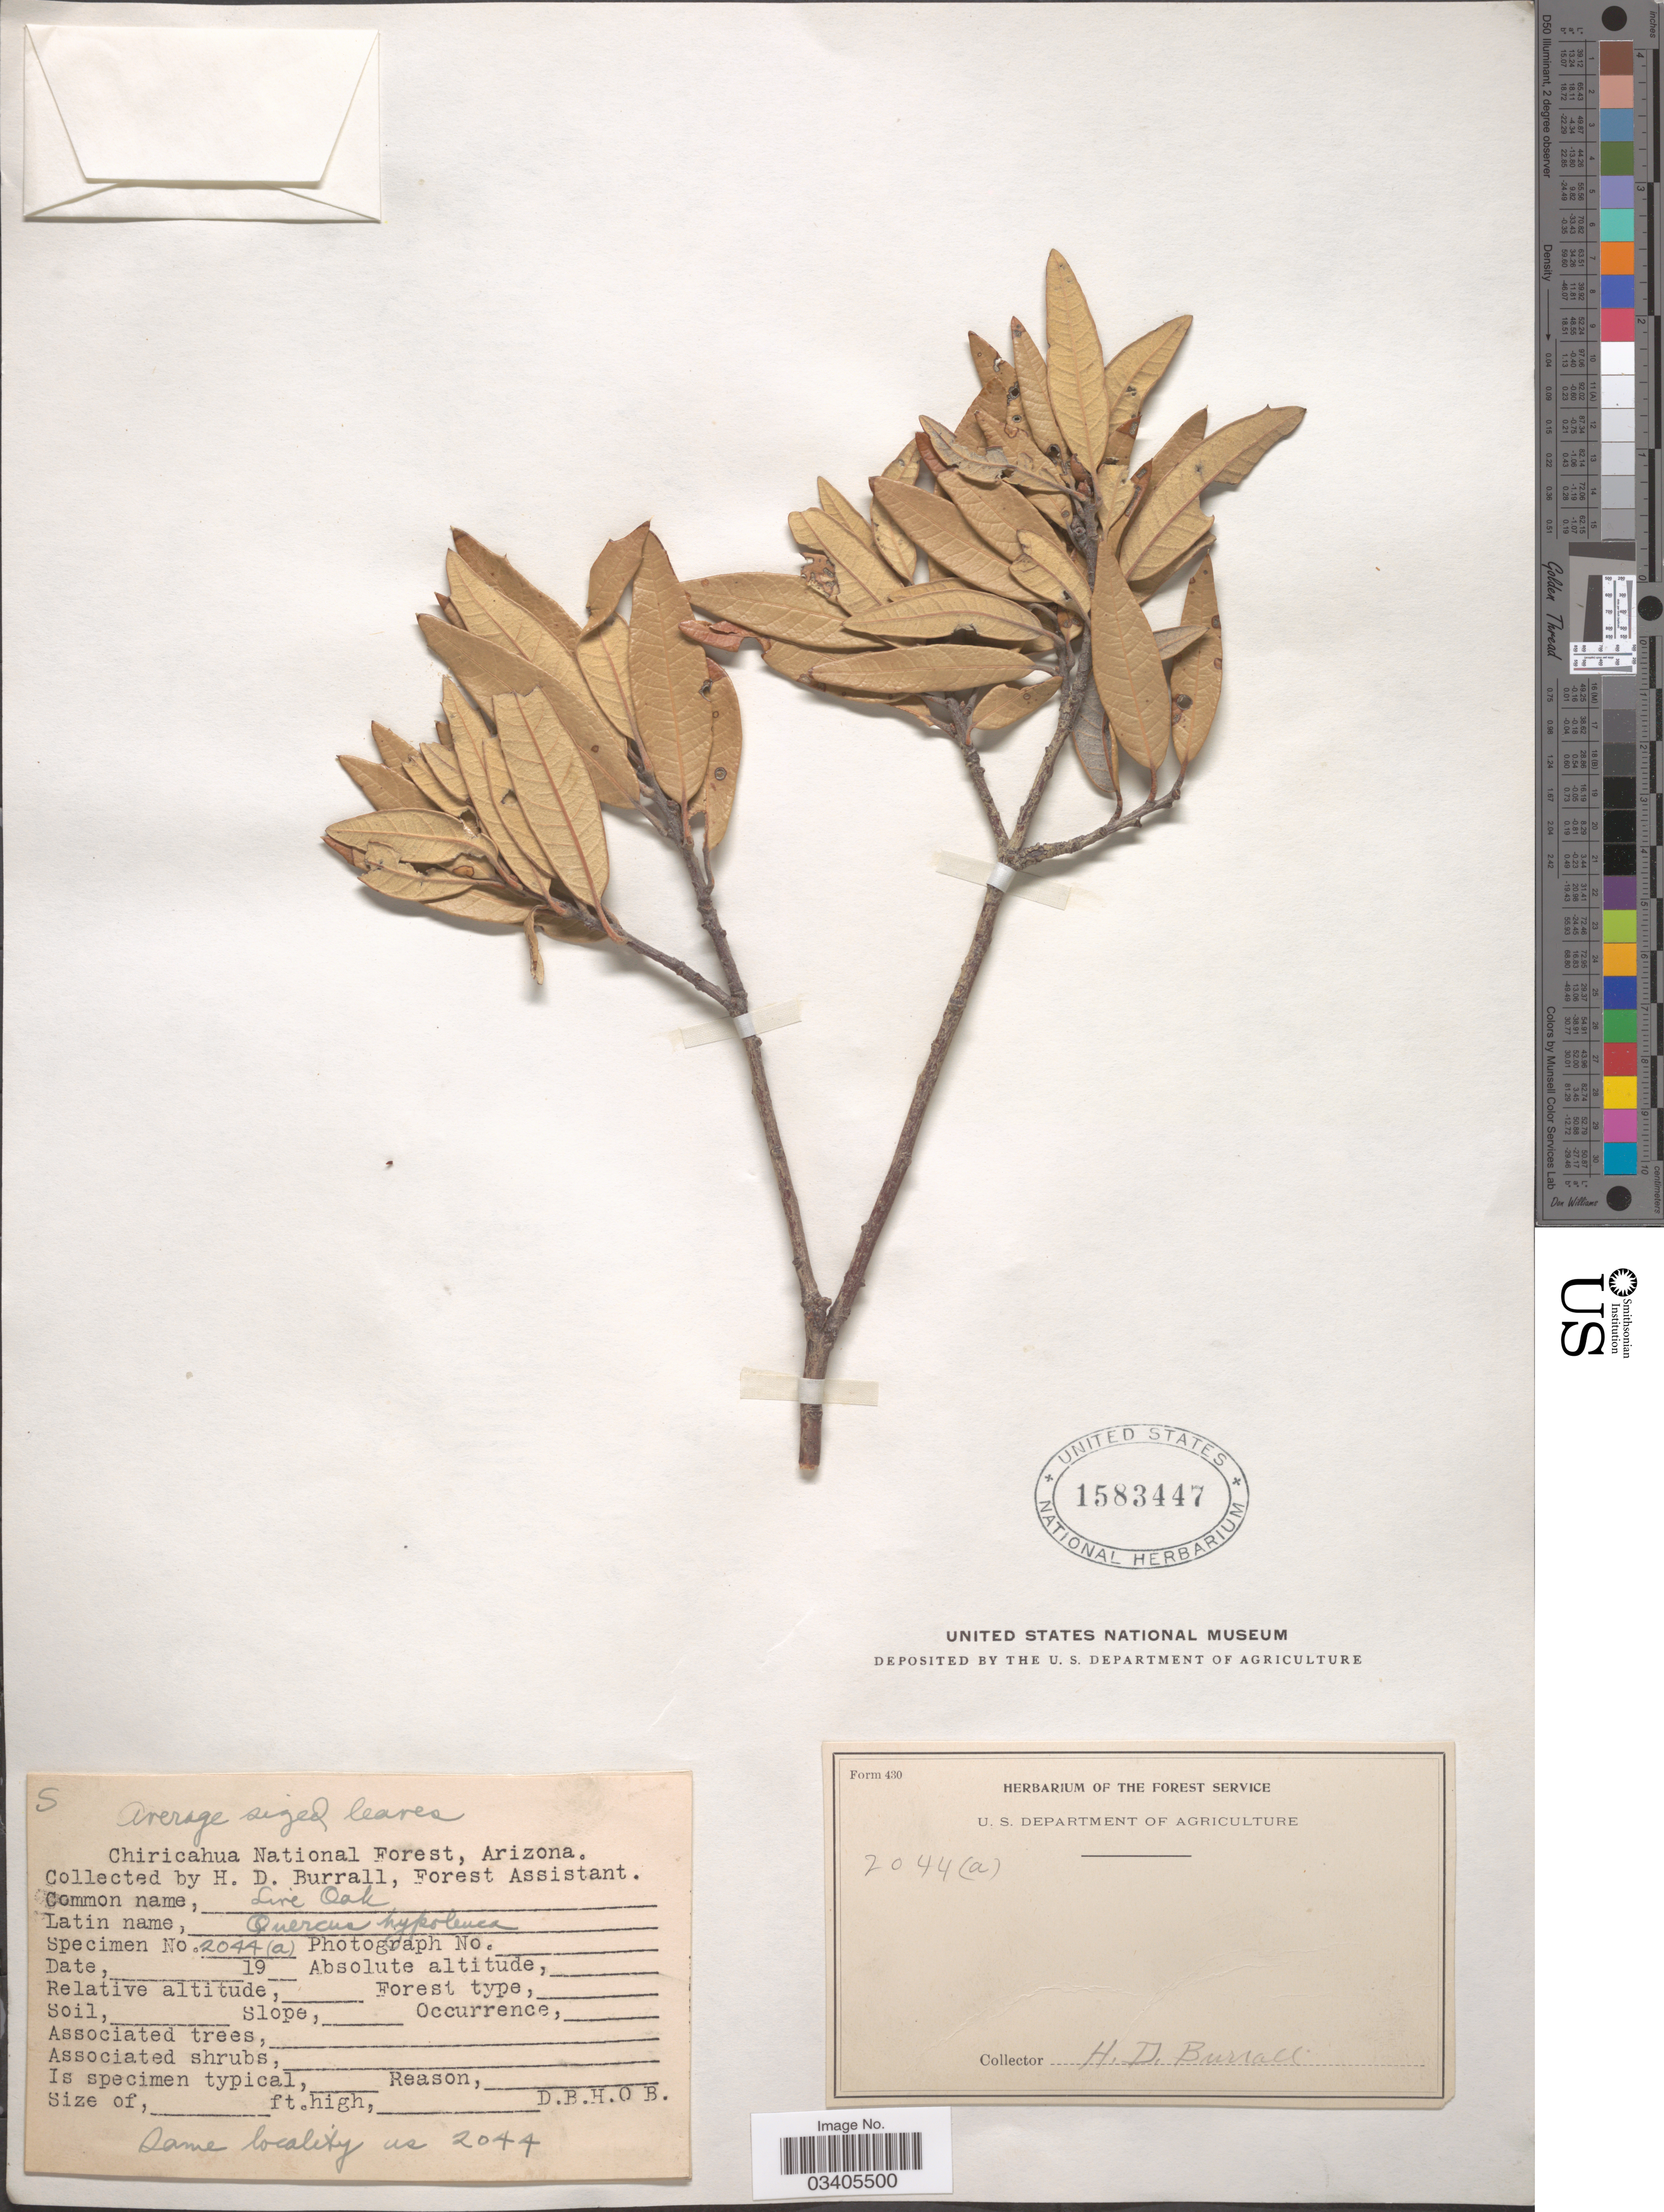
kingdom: Plantae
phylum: Tracheophyta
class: Magnoliopsida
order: Fagales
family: Fagaceae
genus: Quercus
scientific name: Quercus hypoleucoides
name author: A. Camus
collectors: H. Burrall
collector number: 2044(a)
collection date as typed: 19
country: United States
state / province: Arizona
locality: Chiricahua National Forest.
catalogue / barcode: US 1583447